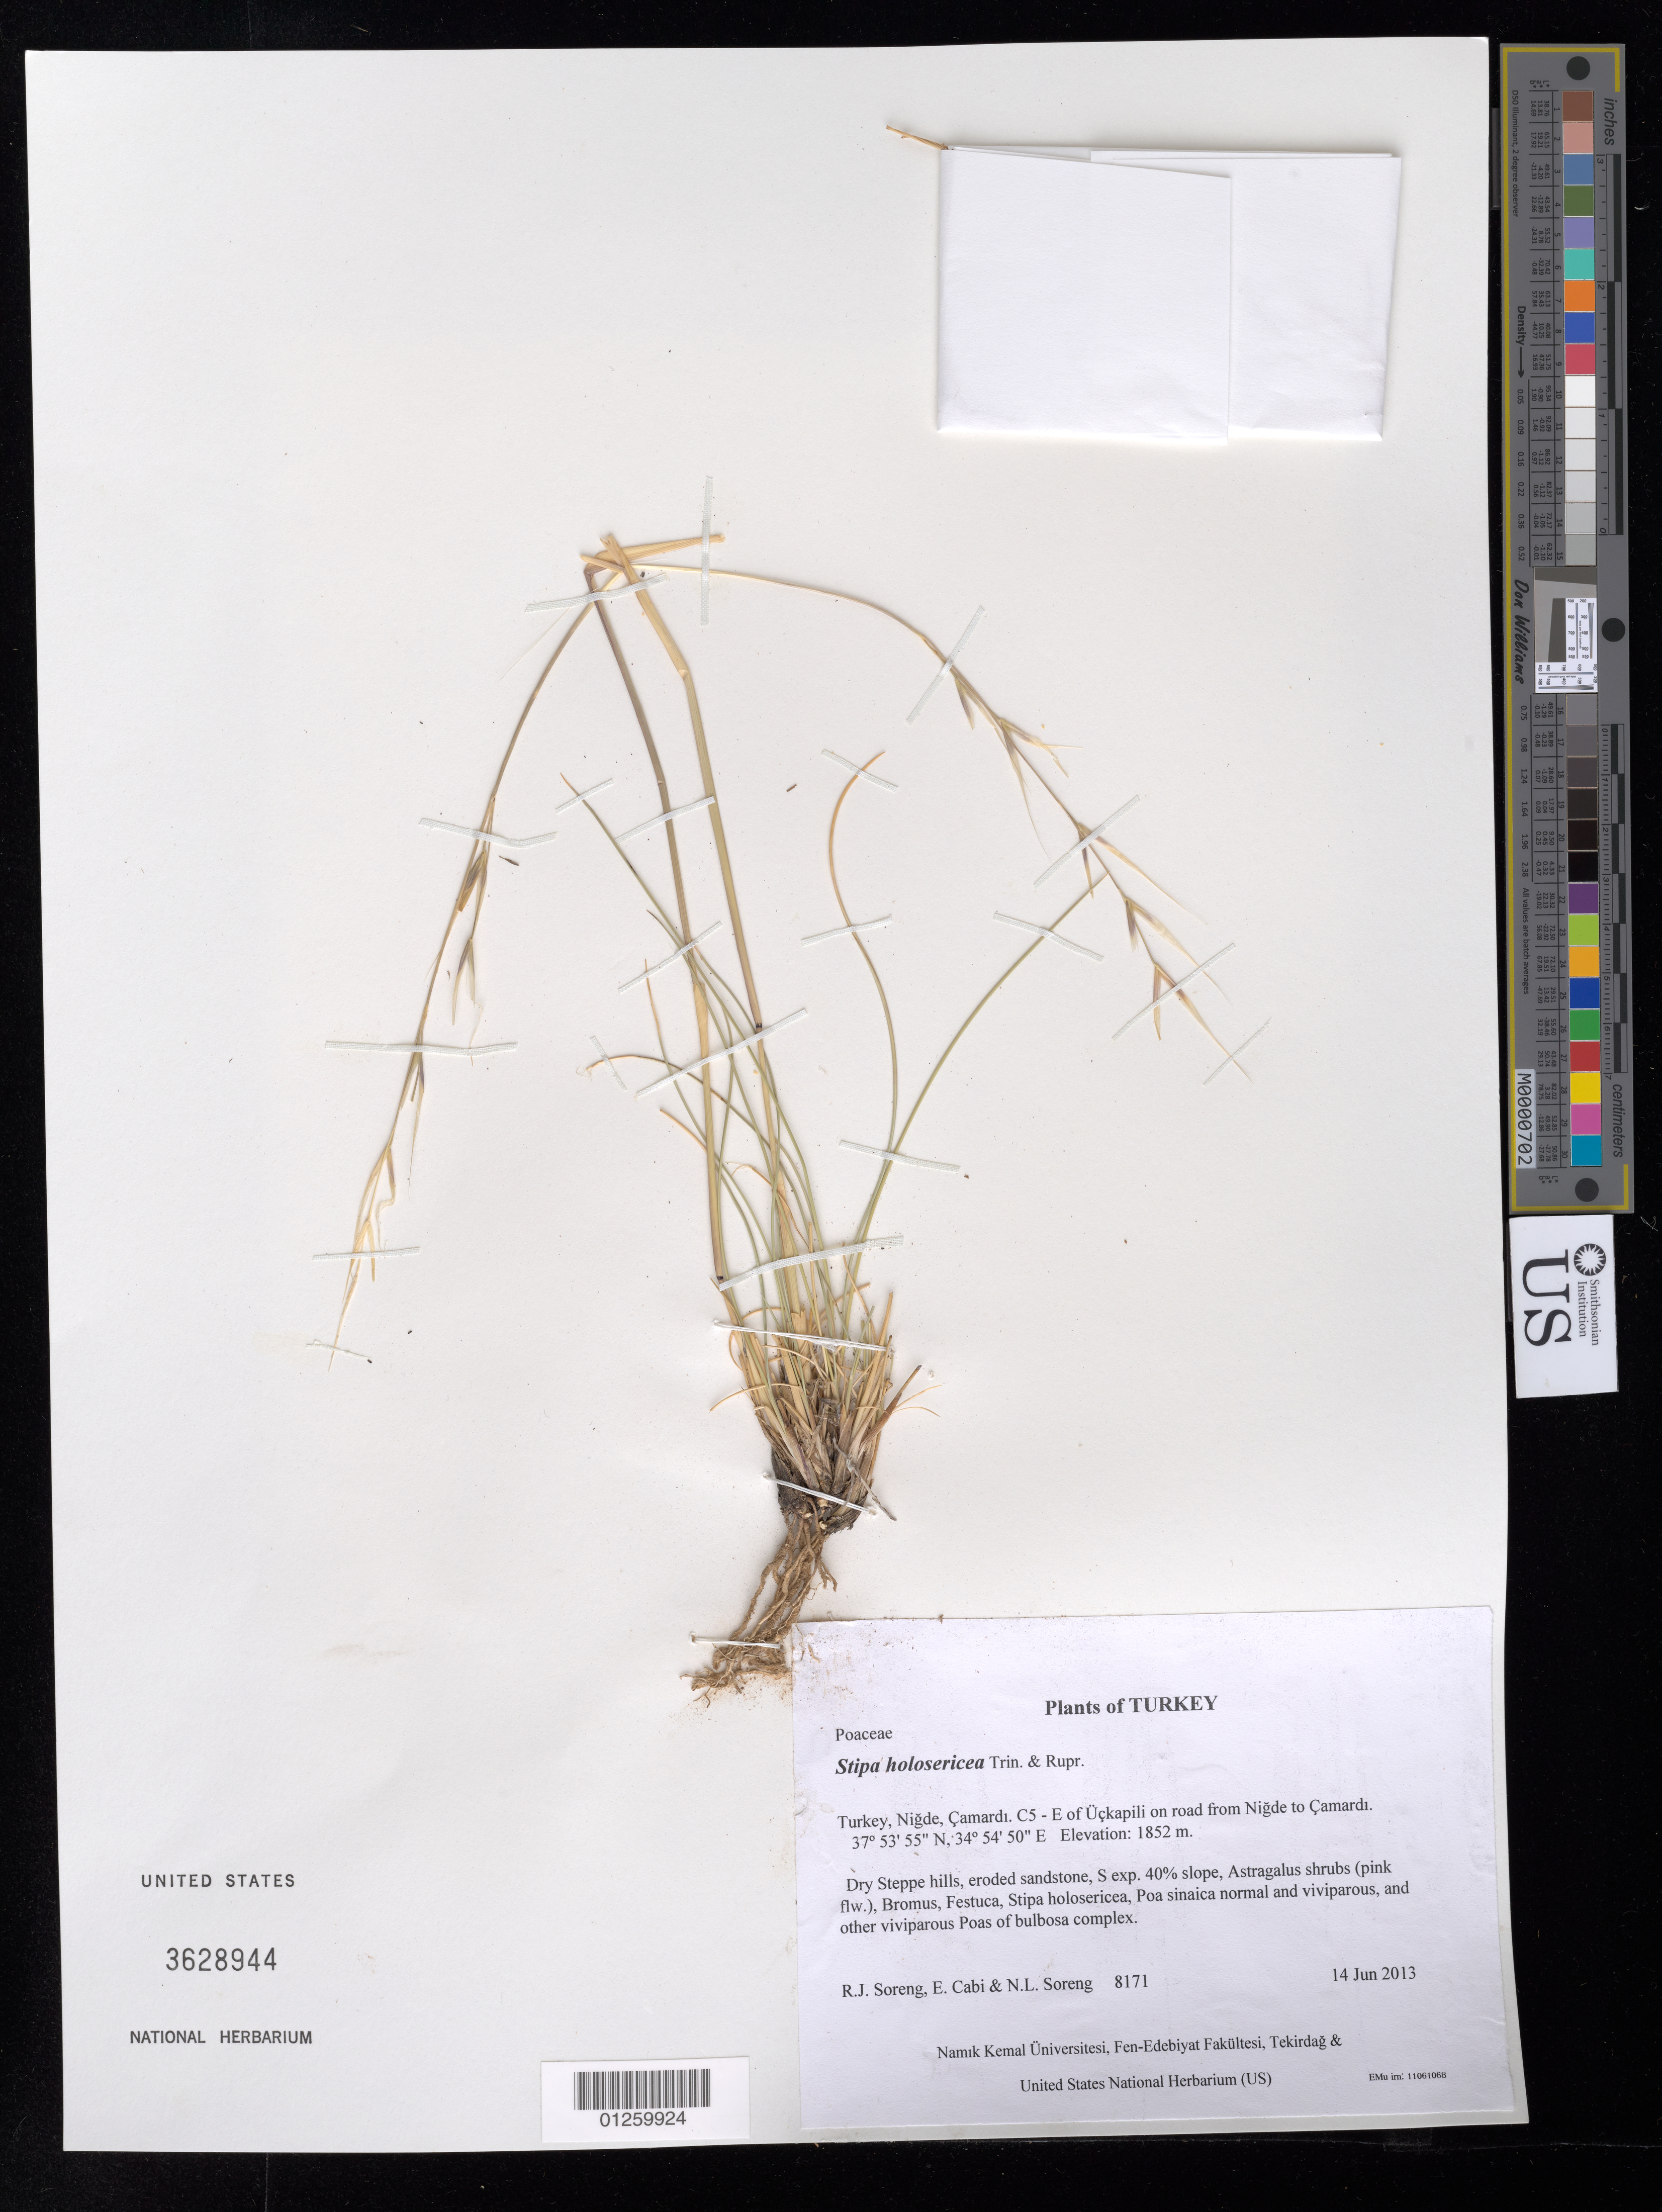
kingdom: Plantae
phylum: Tracheophyta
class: Liliopsida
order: Poales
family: Poaceae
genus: Stipa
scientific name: Stipa holosericea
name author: Trin. & Rupr.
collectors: R. J. Soreng, E. Cabi & N. L. Soreng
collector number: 8171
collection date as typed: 2013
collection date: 2013-06-14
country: Turkey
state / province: Nigde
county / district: Çamardi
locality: C5 - E of Üçkapili on road from Nigde to Çamardi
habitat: Dry Steppe hills, erroded sandstone, S exp. 40% slope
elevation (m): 1852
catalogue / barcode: US 3628944